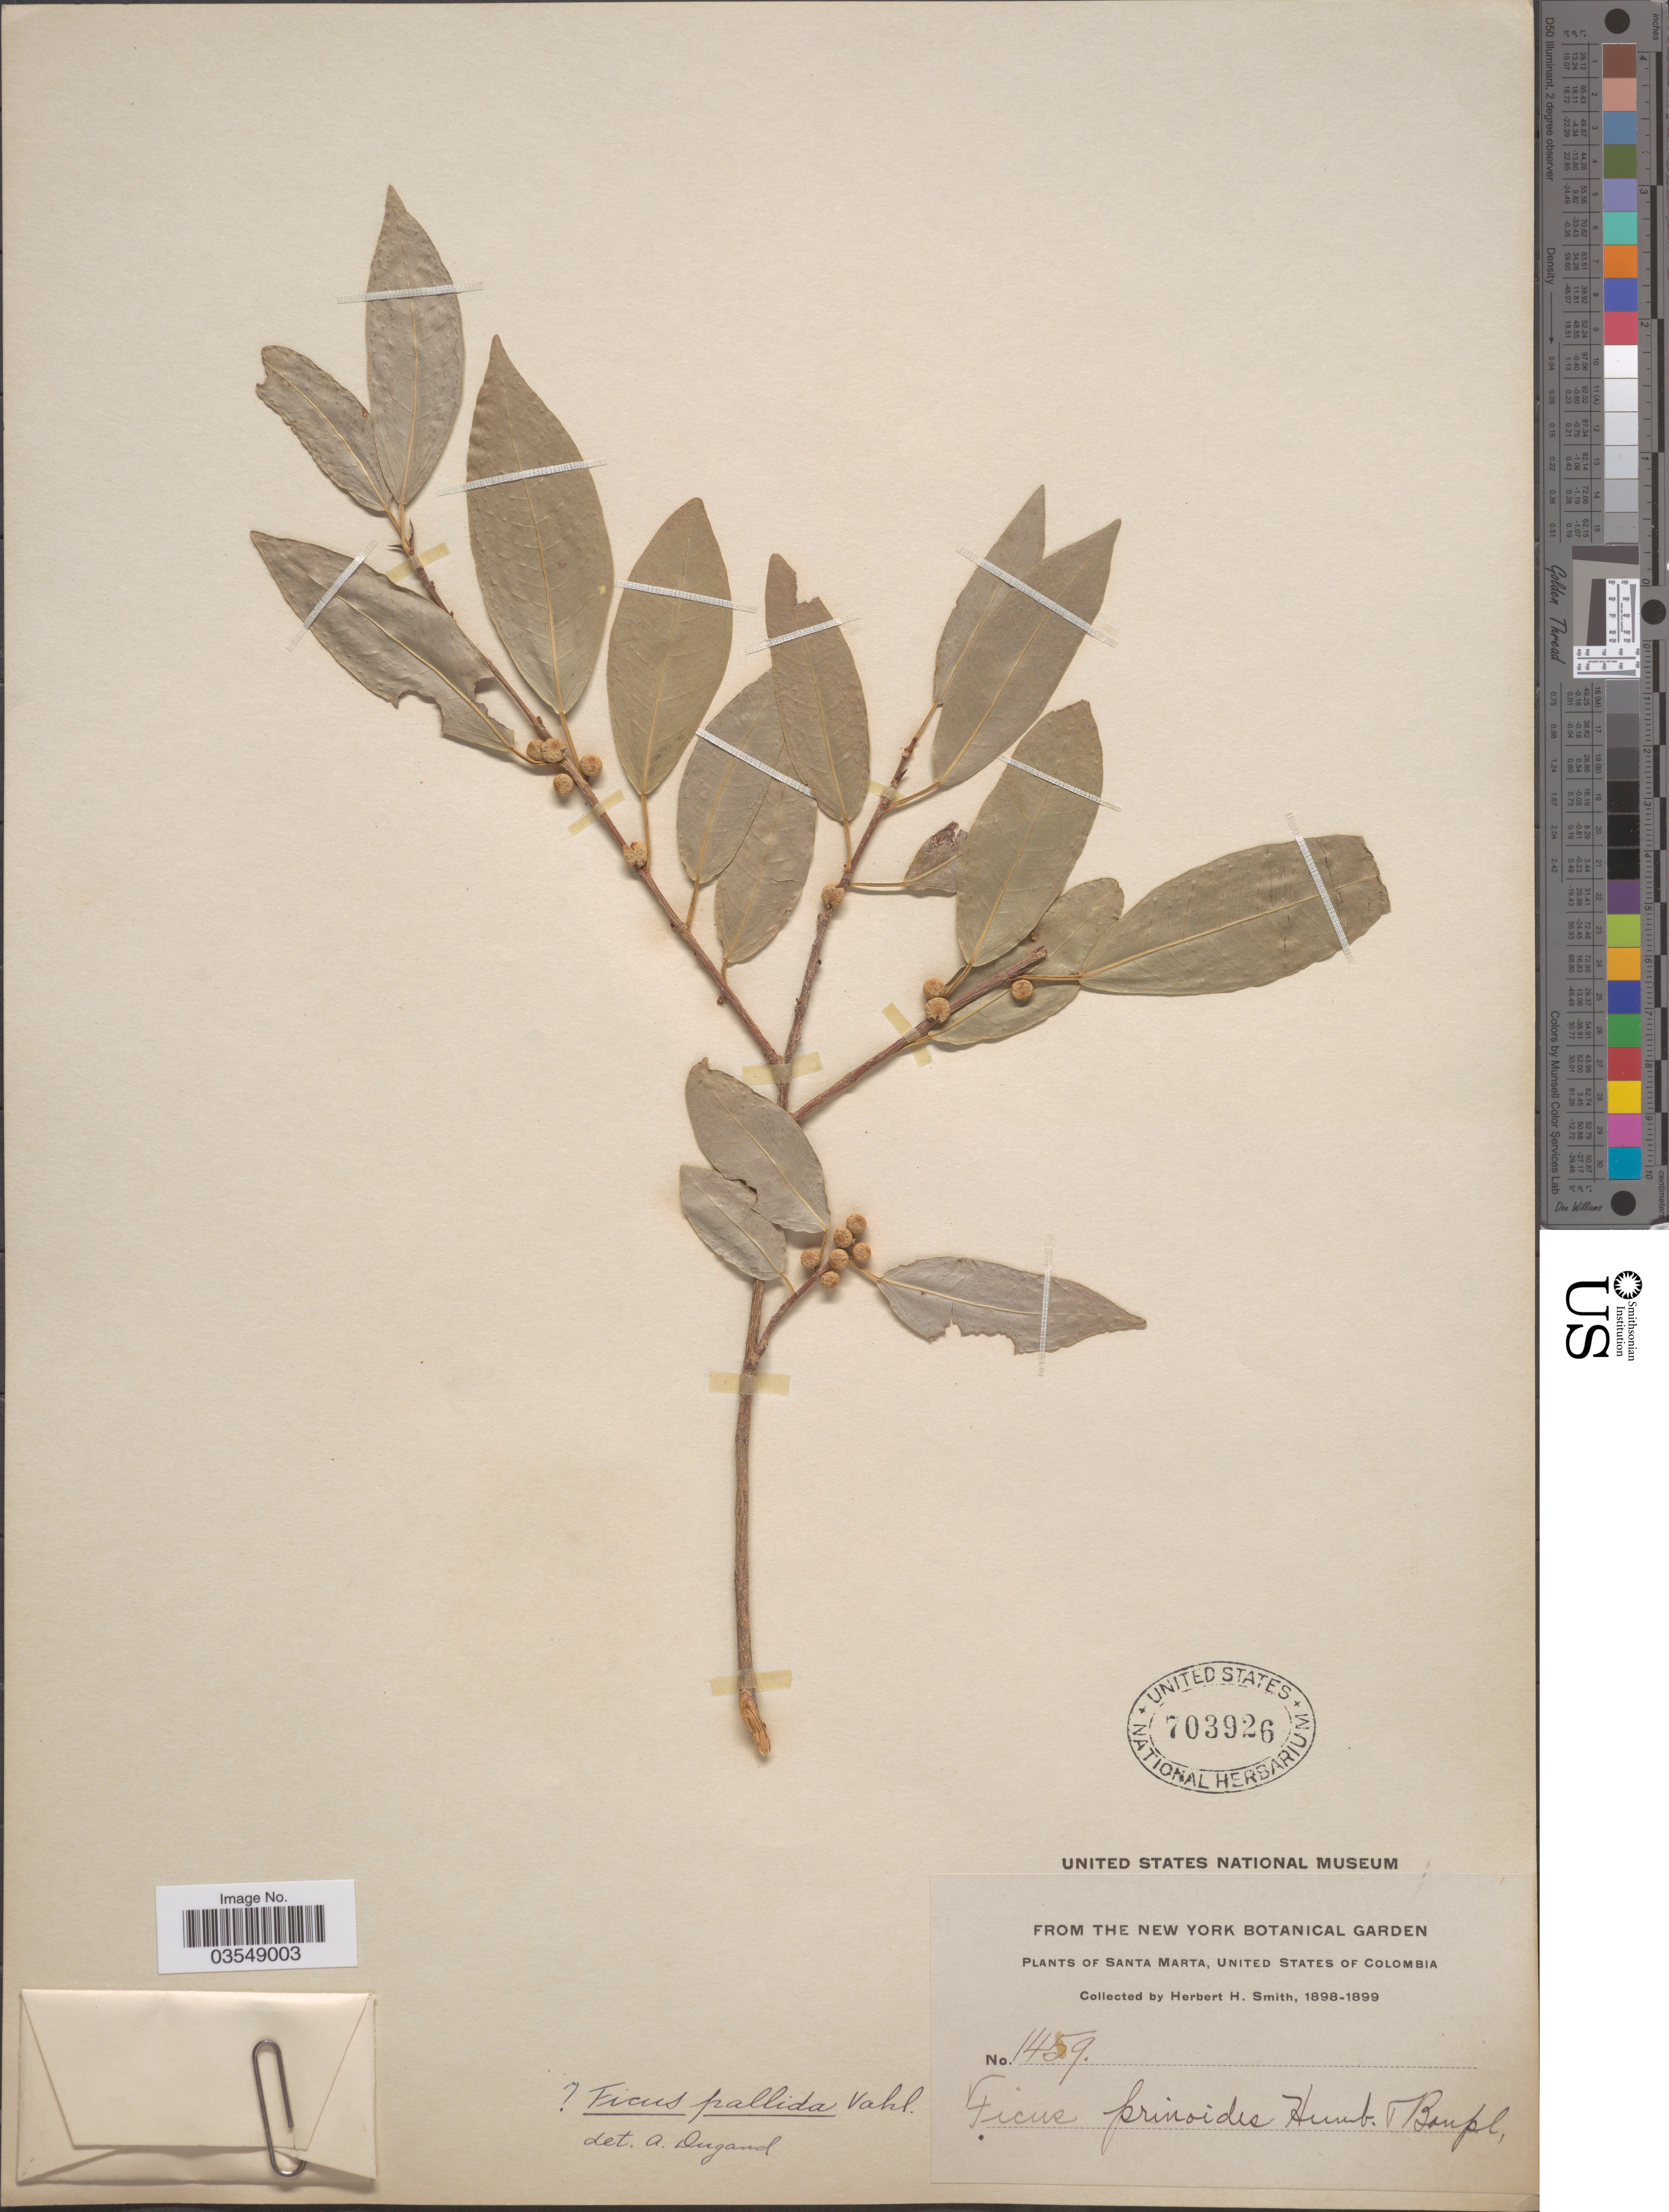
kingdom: Plantae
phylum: Tracheophyta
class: Magnoliopsida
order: Rosales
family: Moraceae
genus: Ficus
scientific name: Ficus pallida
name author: Vahl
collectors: Herbert H. Smith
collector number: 1459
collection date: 1898/1899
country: Colombia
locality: Santa Marta, United States of Colombia.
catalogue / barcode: US 703926